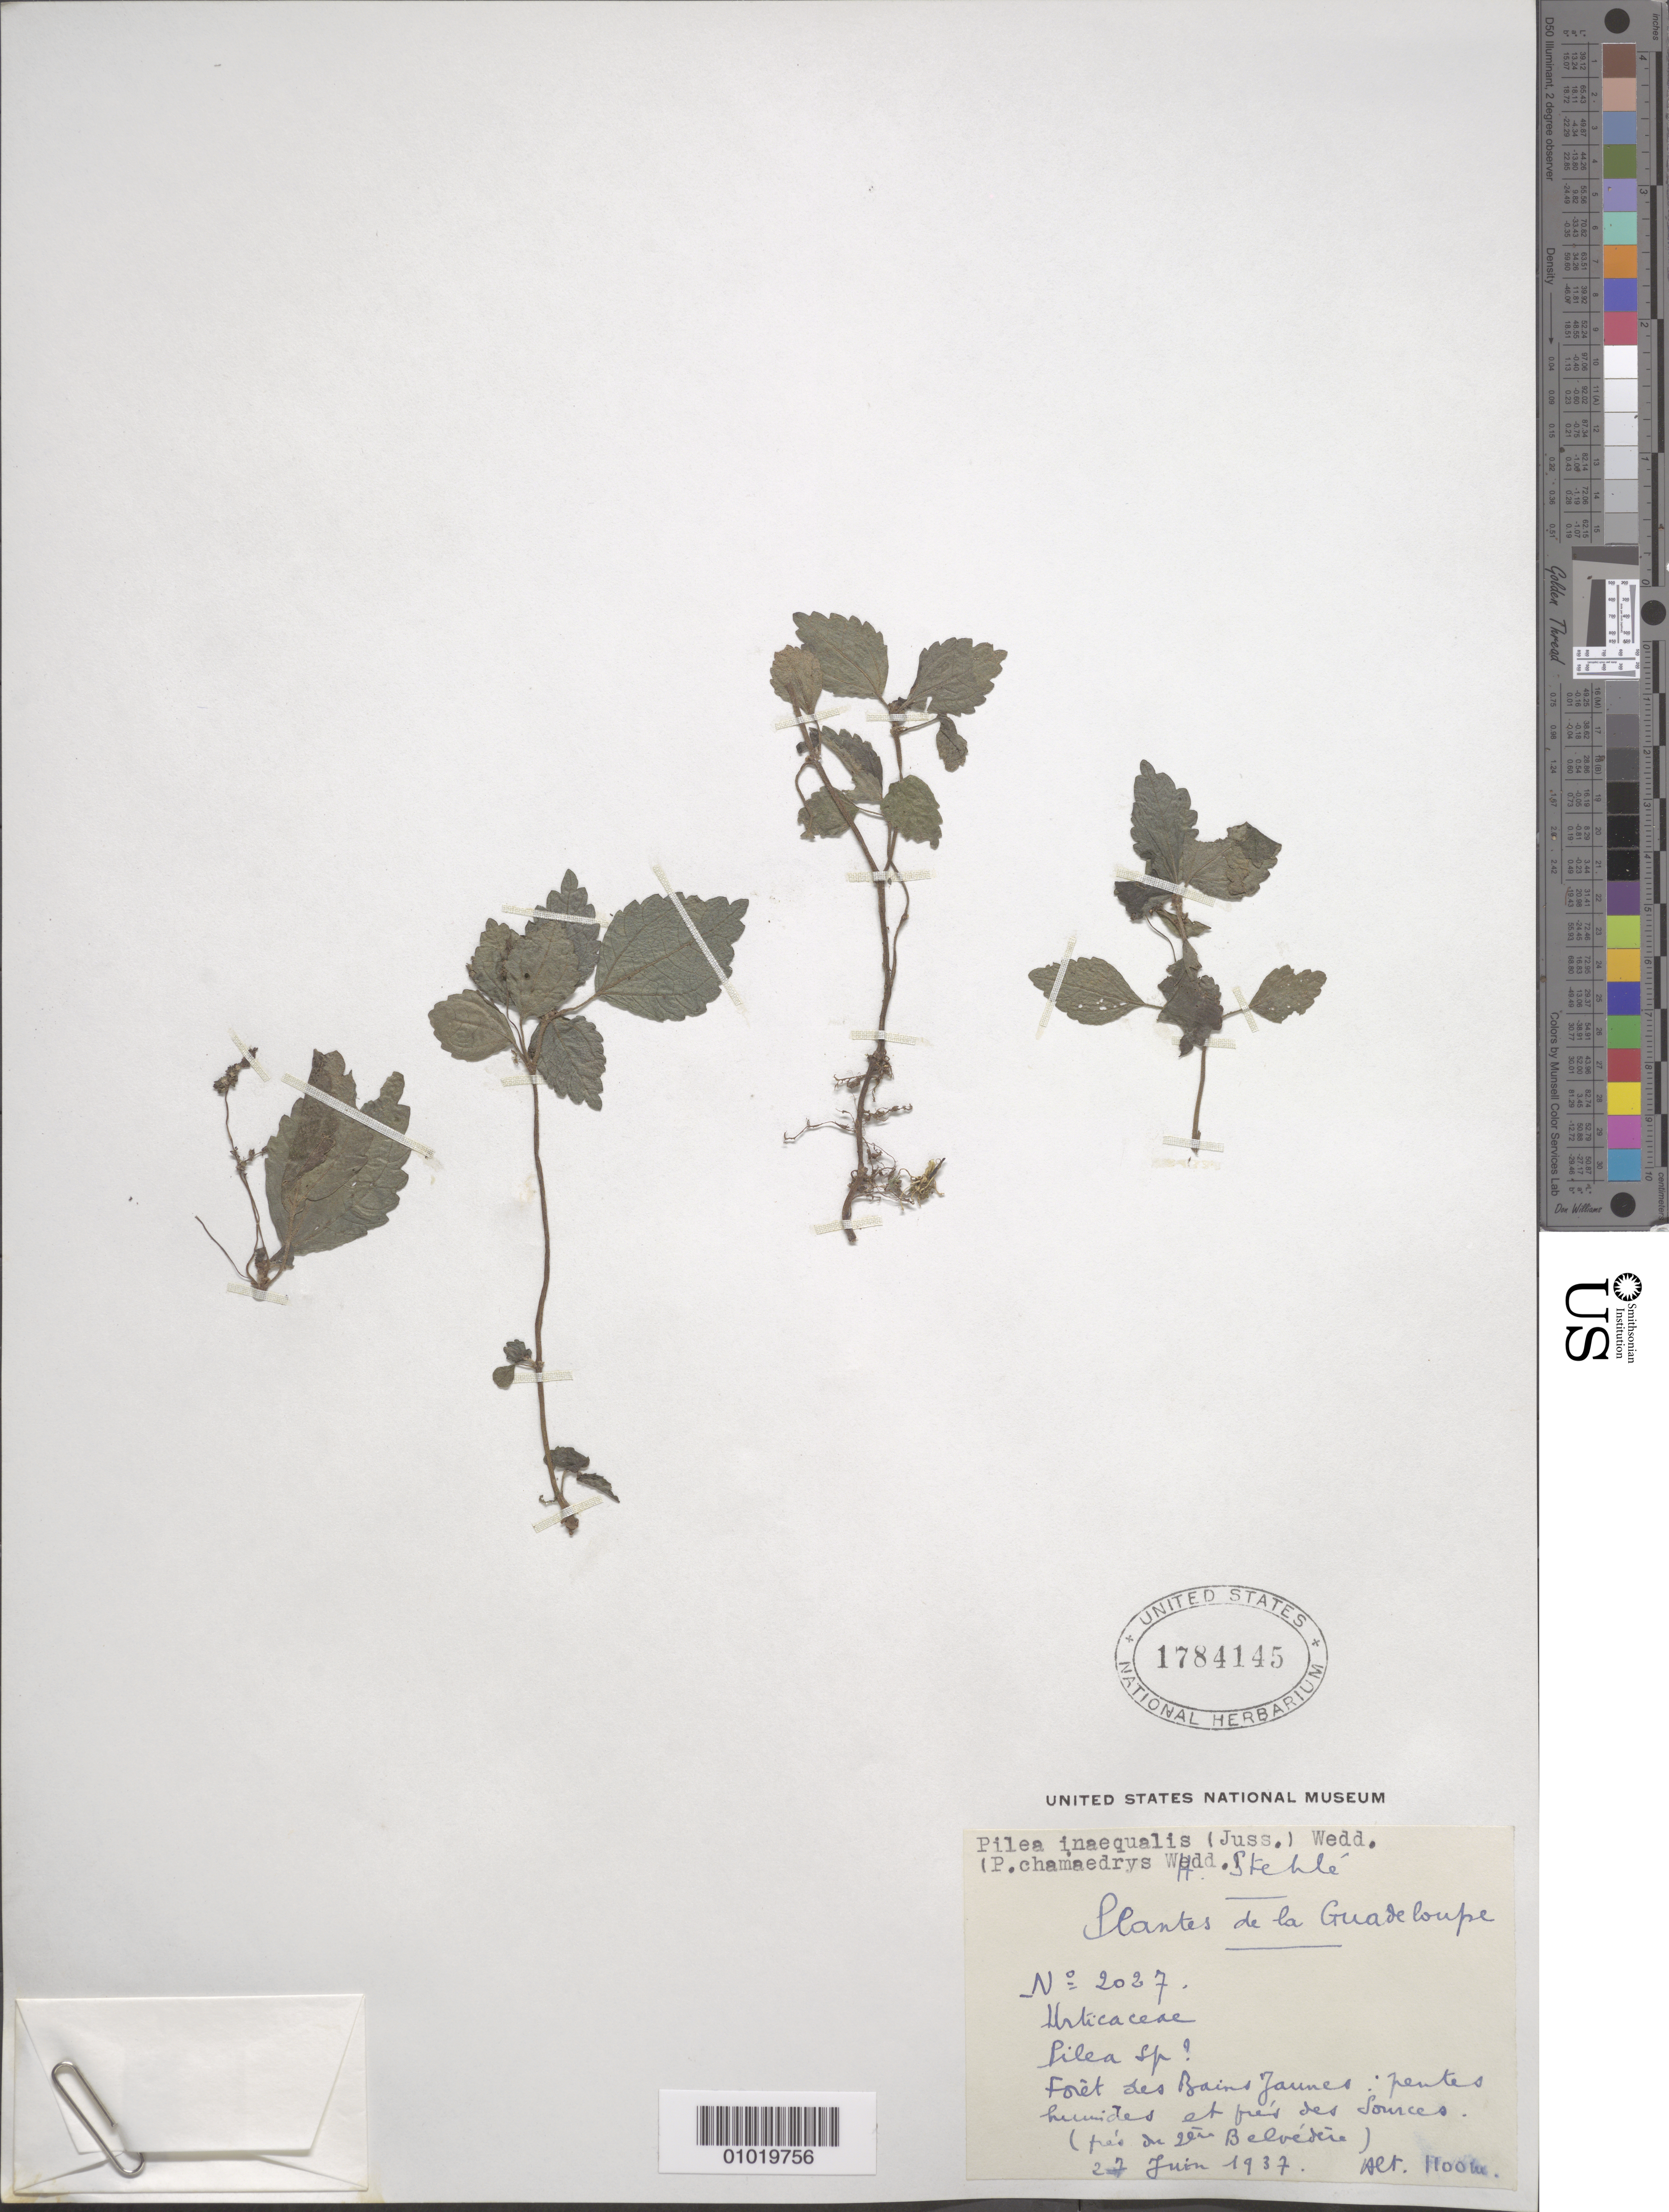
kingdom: Plantae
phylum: Tracheophyta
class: Magnoliopsida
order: Rosales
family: Urticaceae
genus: Pilea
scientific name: Pilea inaequalis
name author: (Juss. ex Poir.) Wedd.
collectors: H. Stehlé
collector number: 2027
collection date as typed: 27 Jun 1937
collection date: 1937-06-27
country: Guadeloupe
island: Basse Terre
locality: Bains Juanes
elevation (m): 1100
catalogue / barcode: US 1784145